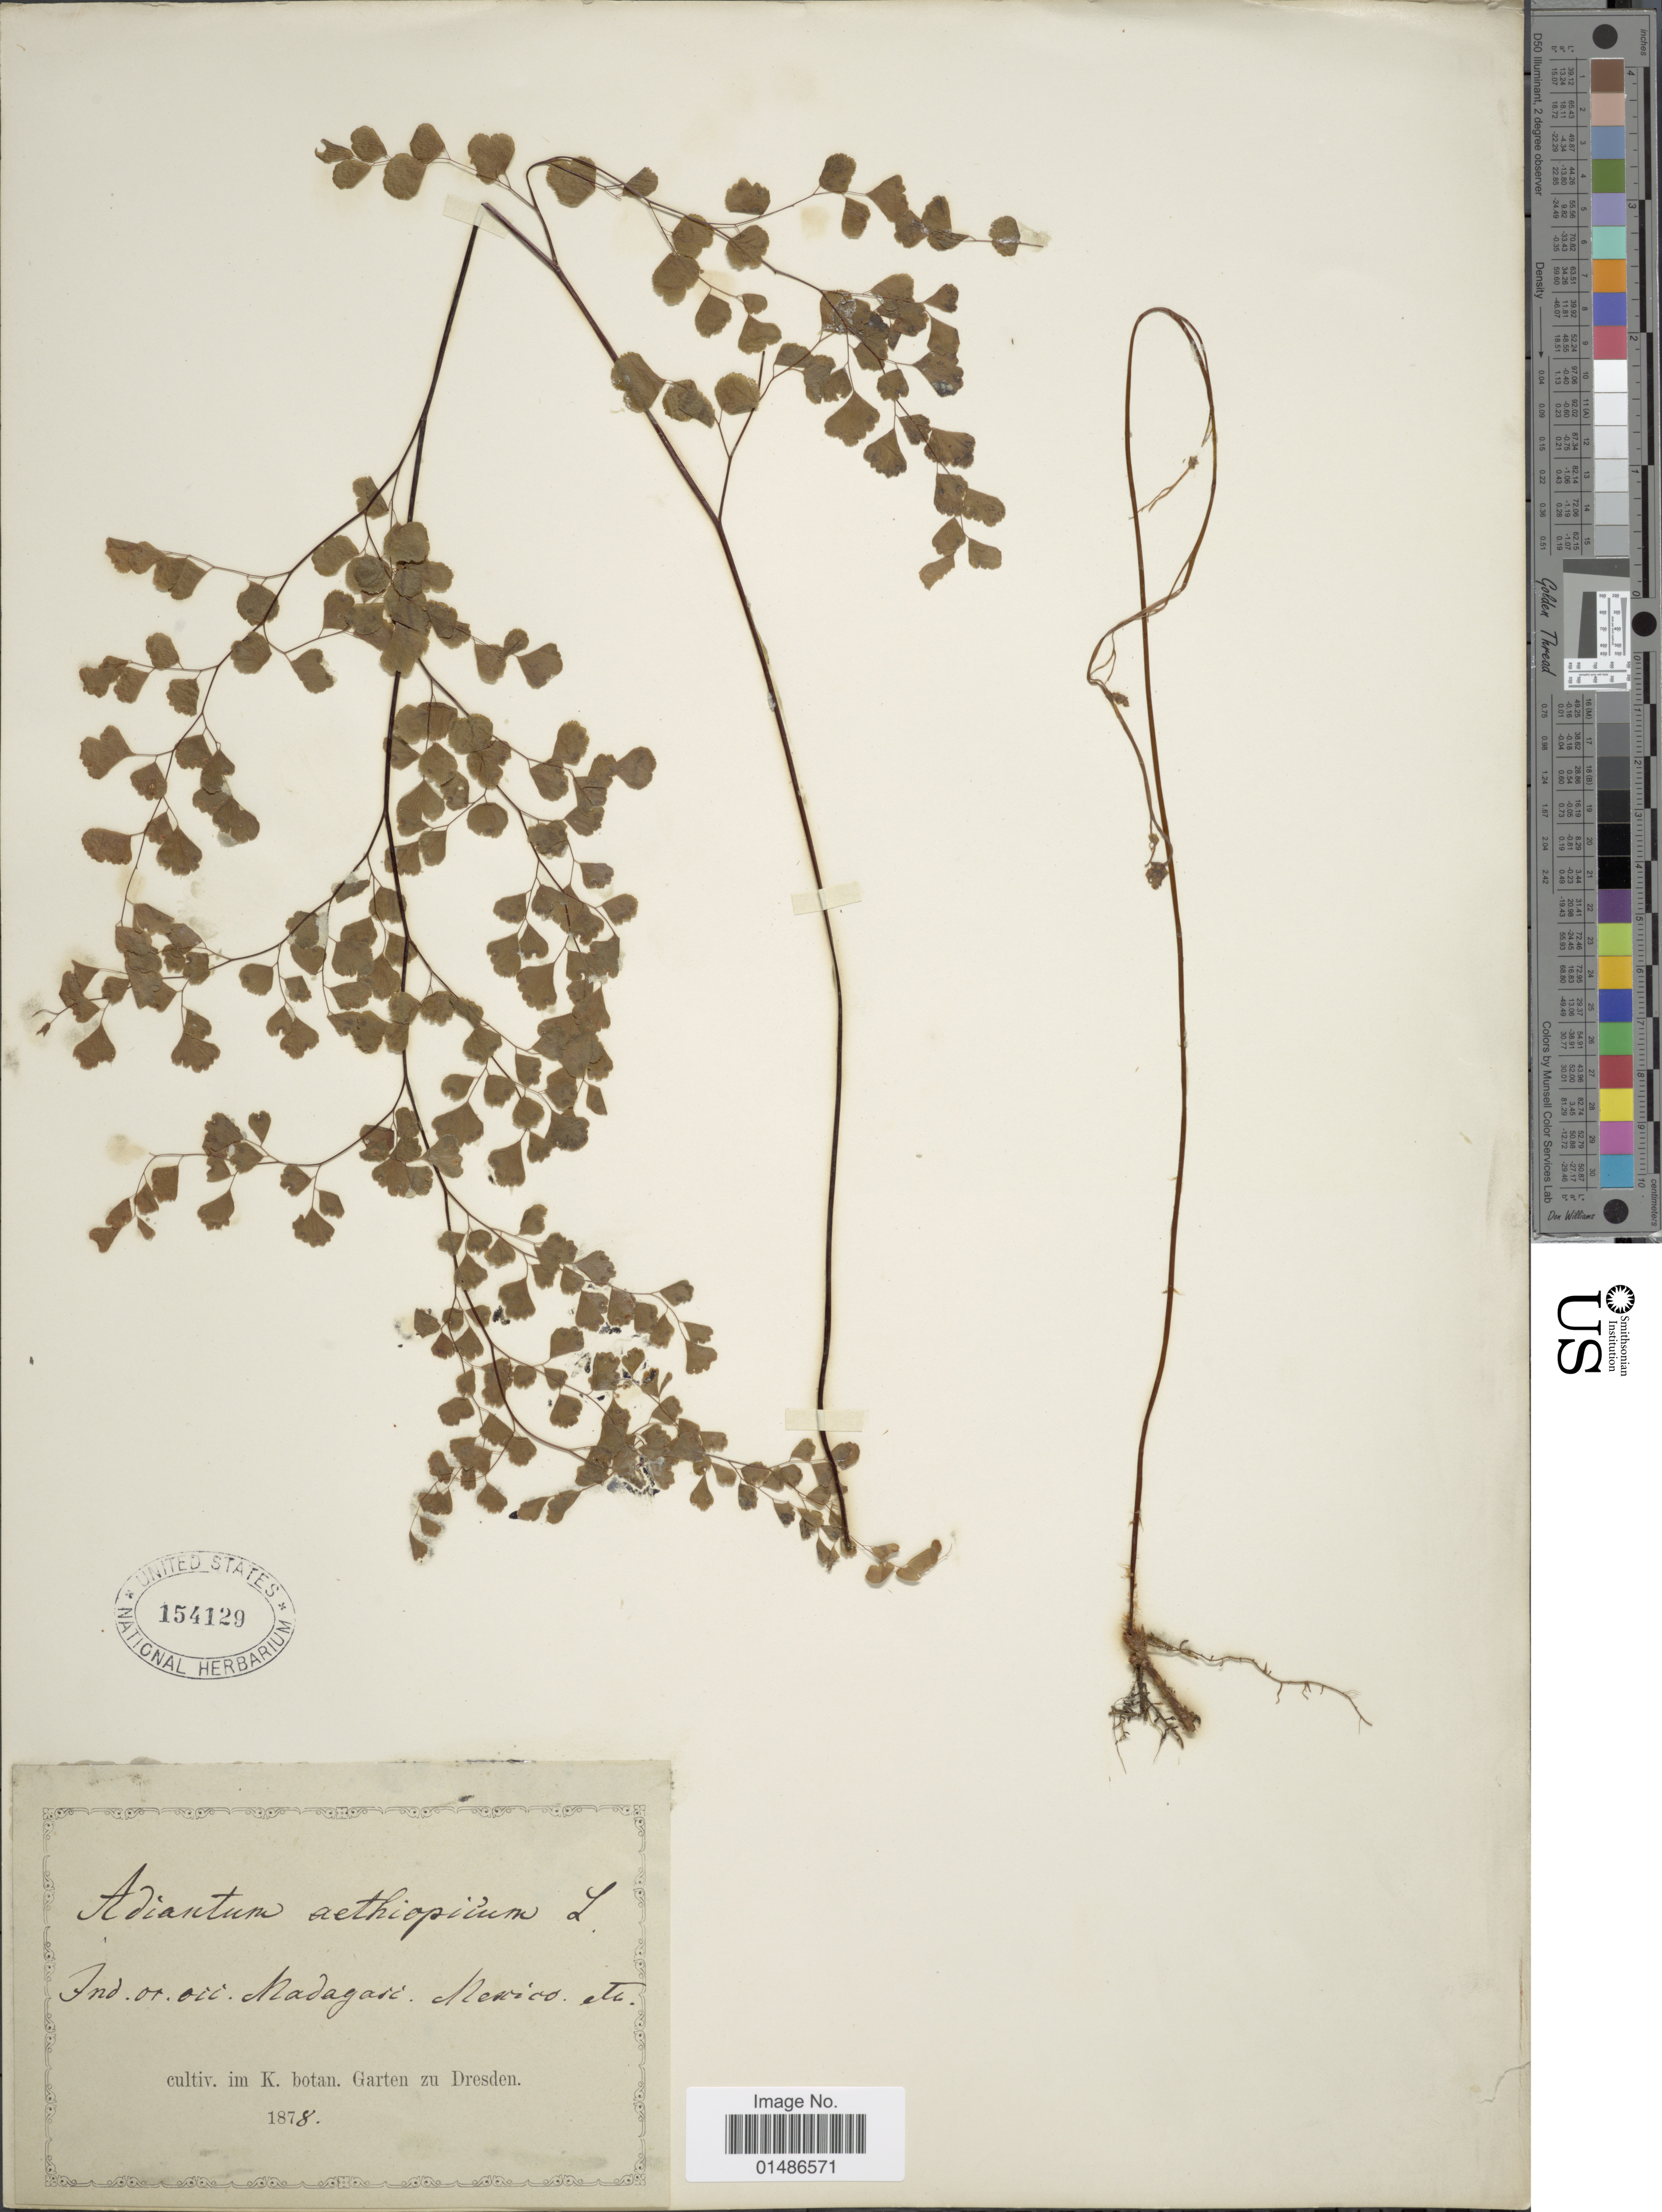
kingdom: Plantae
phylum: Tracheophyta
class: Polypodiopsida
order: Polypodiales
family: Pteridaceae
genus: Adiantum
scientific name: Adiantum aethiopicum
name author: L.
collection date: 1878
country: Germany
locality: Ind. or. occ. Nadagasi, Mexico, etc. Cultiv. im K. botan. Garten zu Dresden.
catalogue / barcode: US 154129